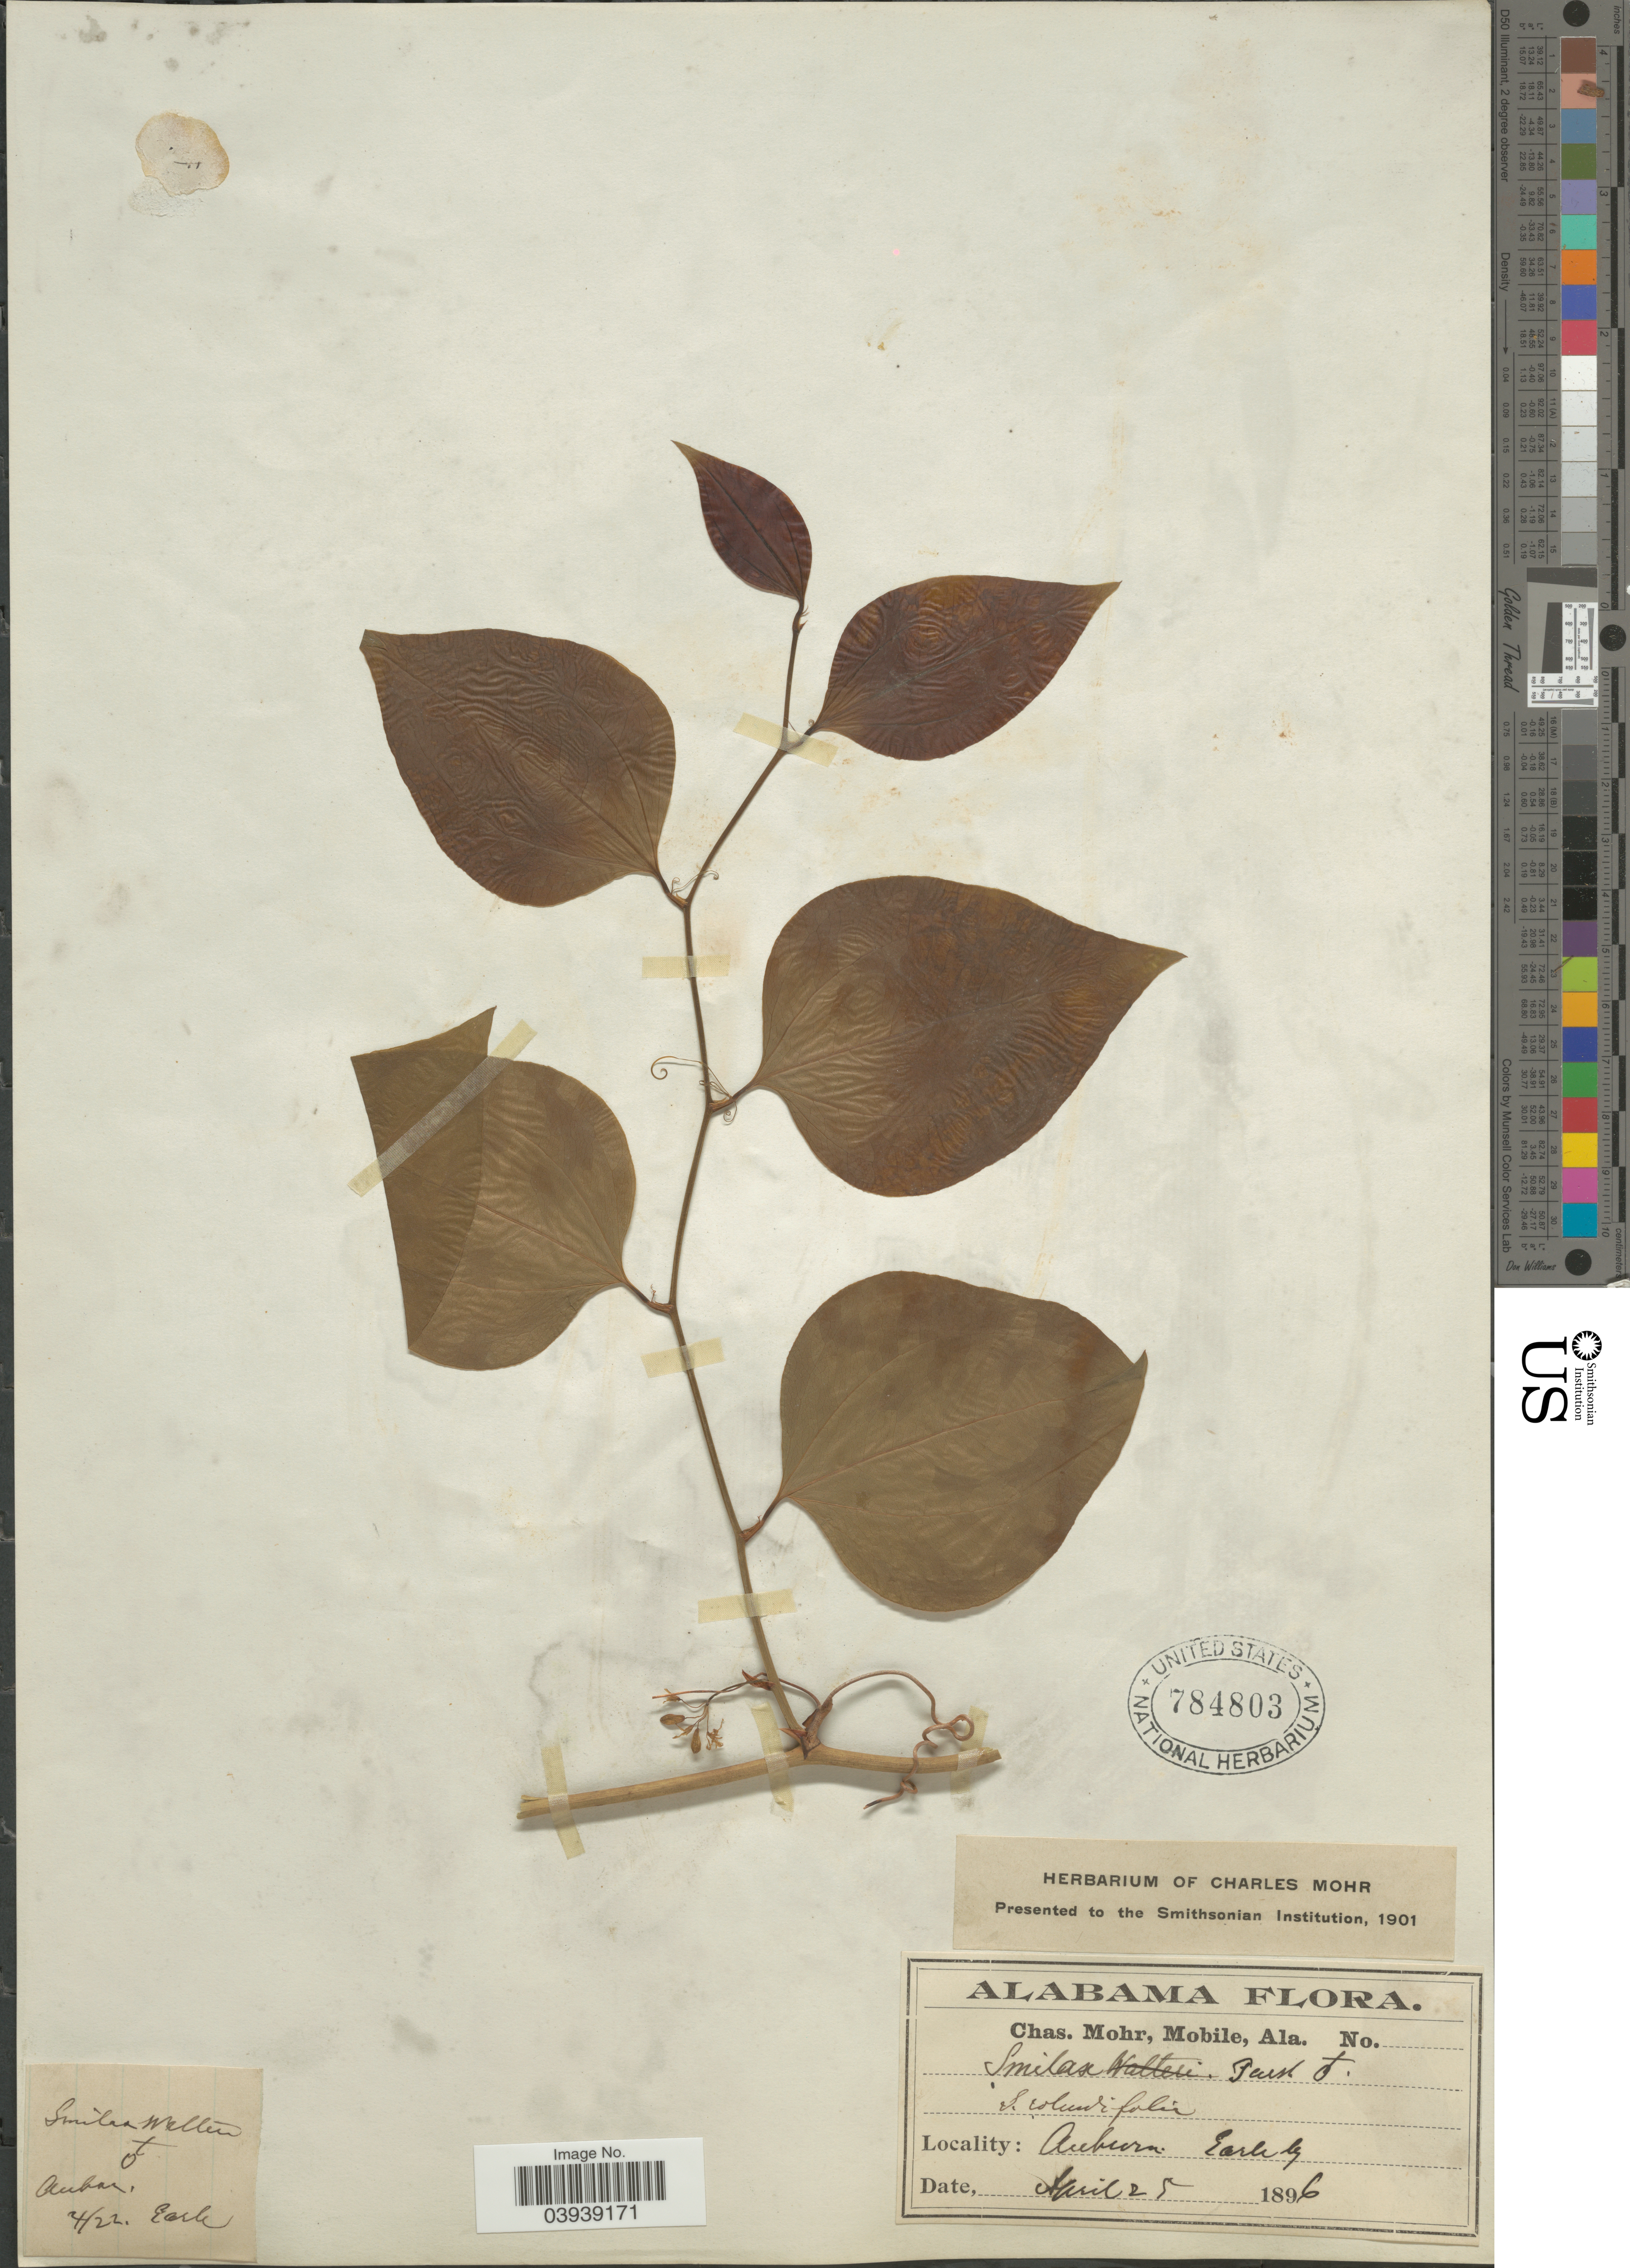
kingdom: Plantae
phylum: Tracheophyta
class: Liliopsida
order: Liliales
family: Smilacaceae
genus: Smilax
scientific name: Smilax rotundifolia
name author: L.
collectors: -. Earle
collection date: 1896-04-25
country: United States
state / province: Alabama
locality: Auburn.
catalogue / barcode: US 784803